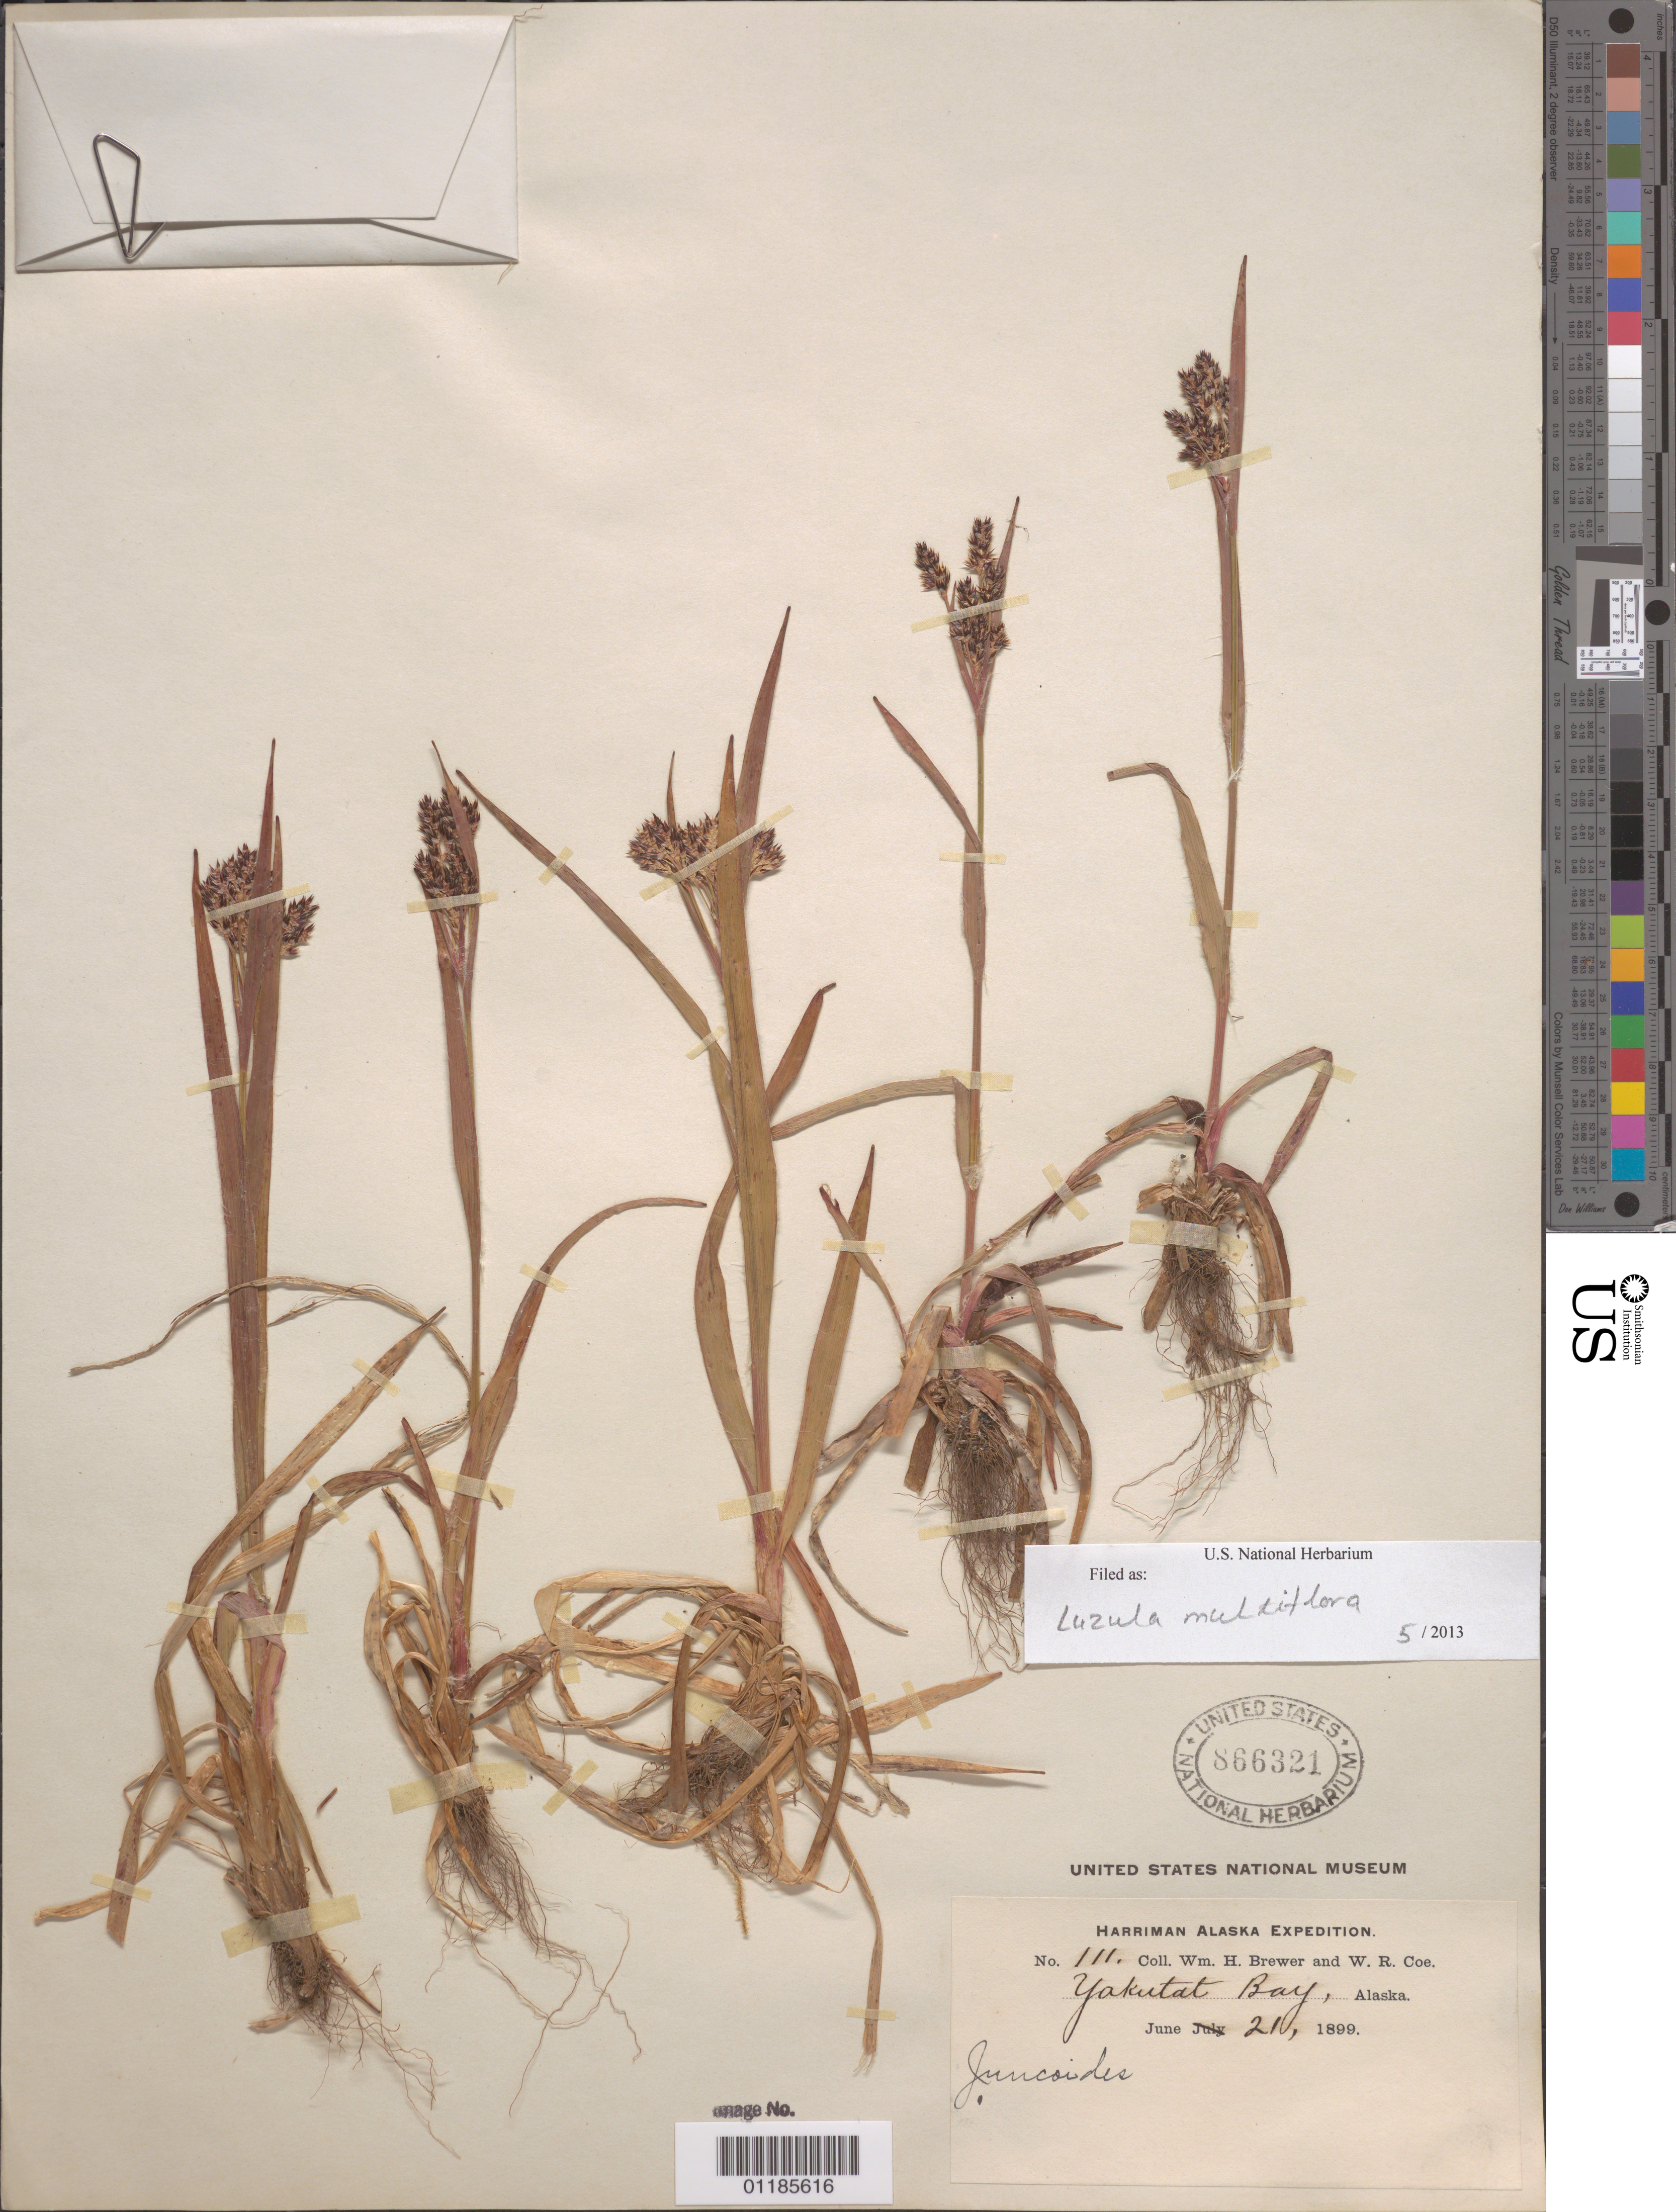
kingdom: Plantae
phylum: Tracheophyta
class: Liliopsida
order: Poales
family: Juncaceae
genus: Luzula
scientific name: Luzula multiflora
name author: (Ehrh.) Lej.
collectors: W. H. Brewer & W. Coe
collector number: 111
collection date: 1899-06-21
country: United States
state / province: Alaska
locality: Yakutat Bay.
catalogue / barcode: US 866321